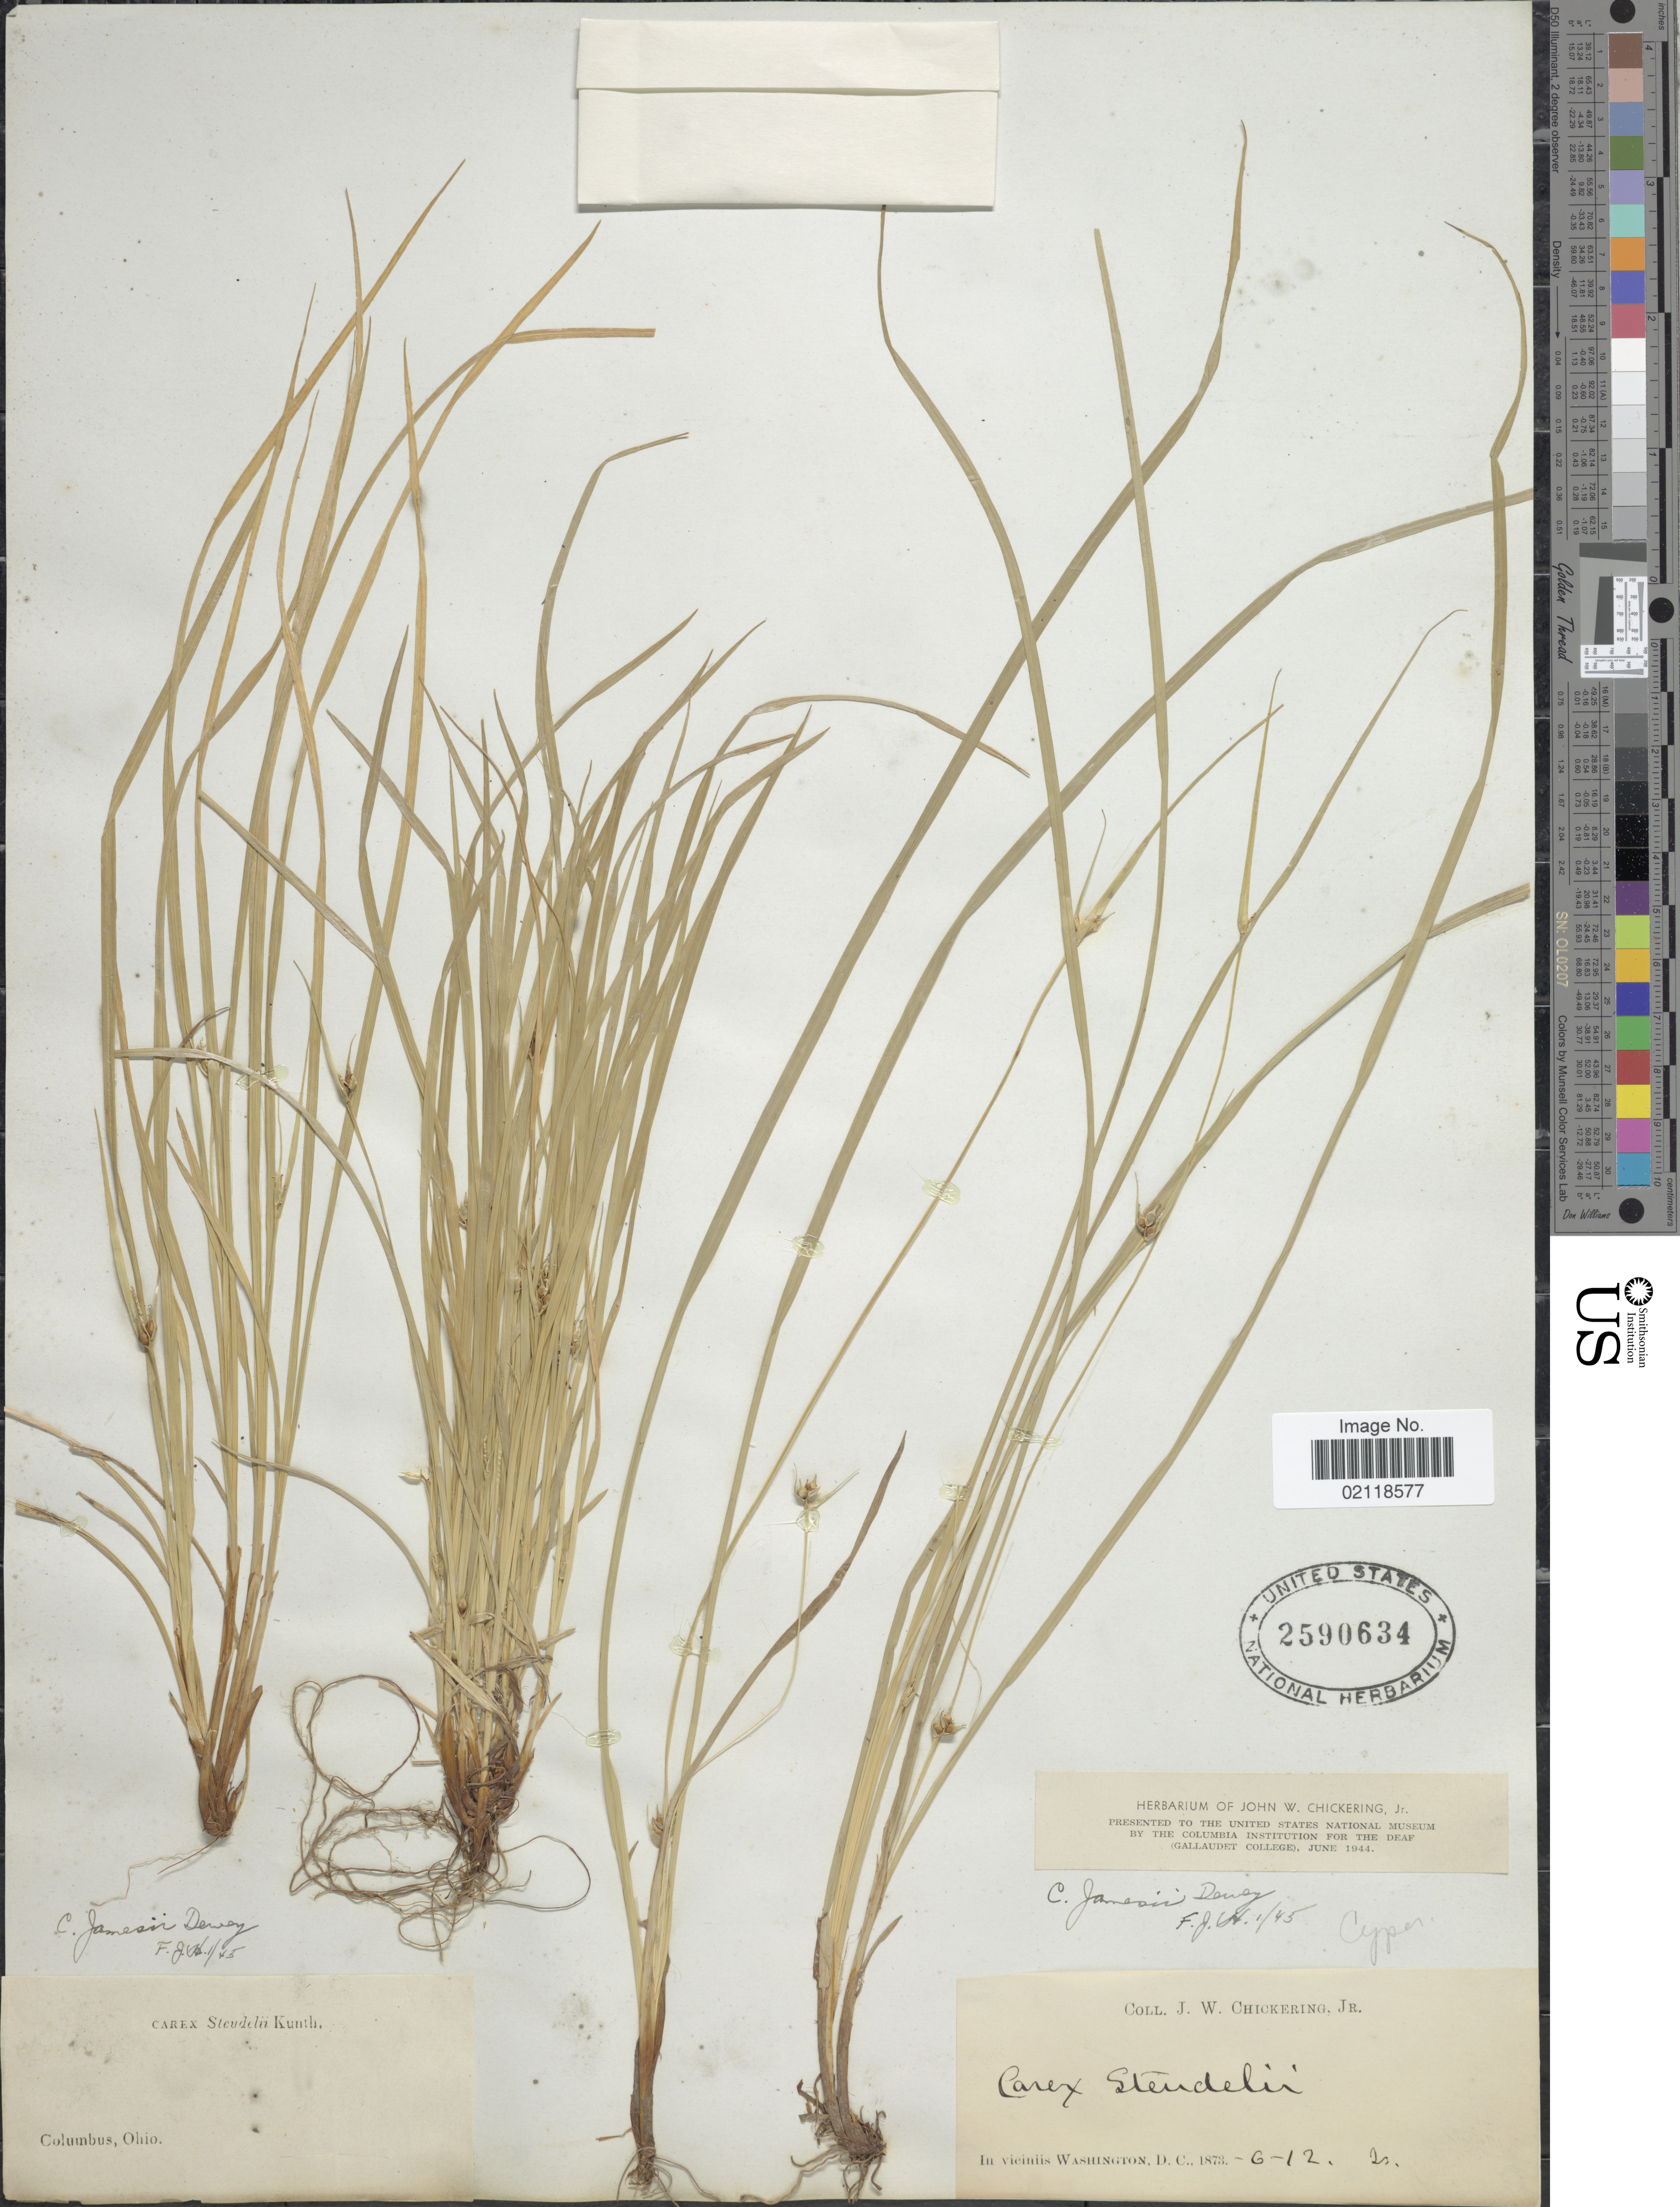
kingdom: Plantae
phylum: Tracheophyta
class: Liliopsida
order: Poales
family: Cyperaceae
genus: Carex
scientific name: Carex jamesii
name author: Schwein.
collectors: J. W. Chickering Jr.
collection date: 1873-06-12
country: United States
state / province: District of Columbia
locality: In viciniis Washington, D.C. [unsure placement], Columbus, Ohio [unsure placement].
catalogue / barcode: US 2590634